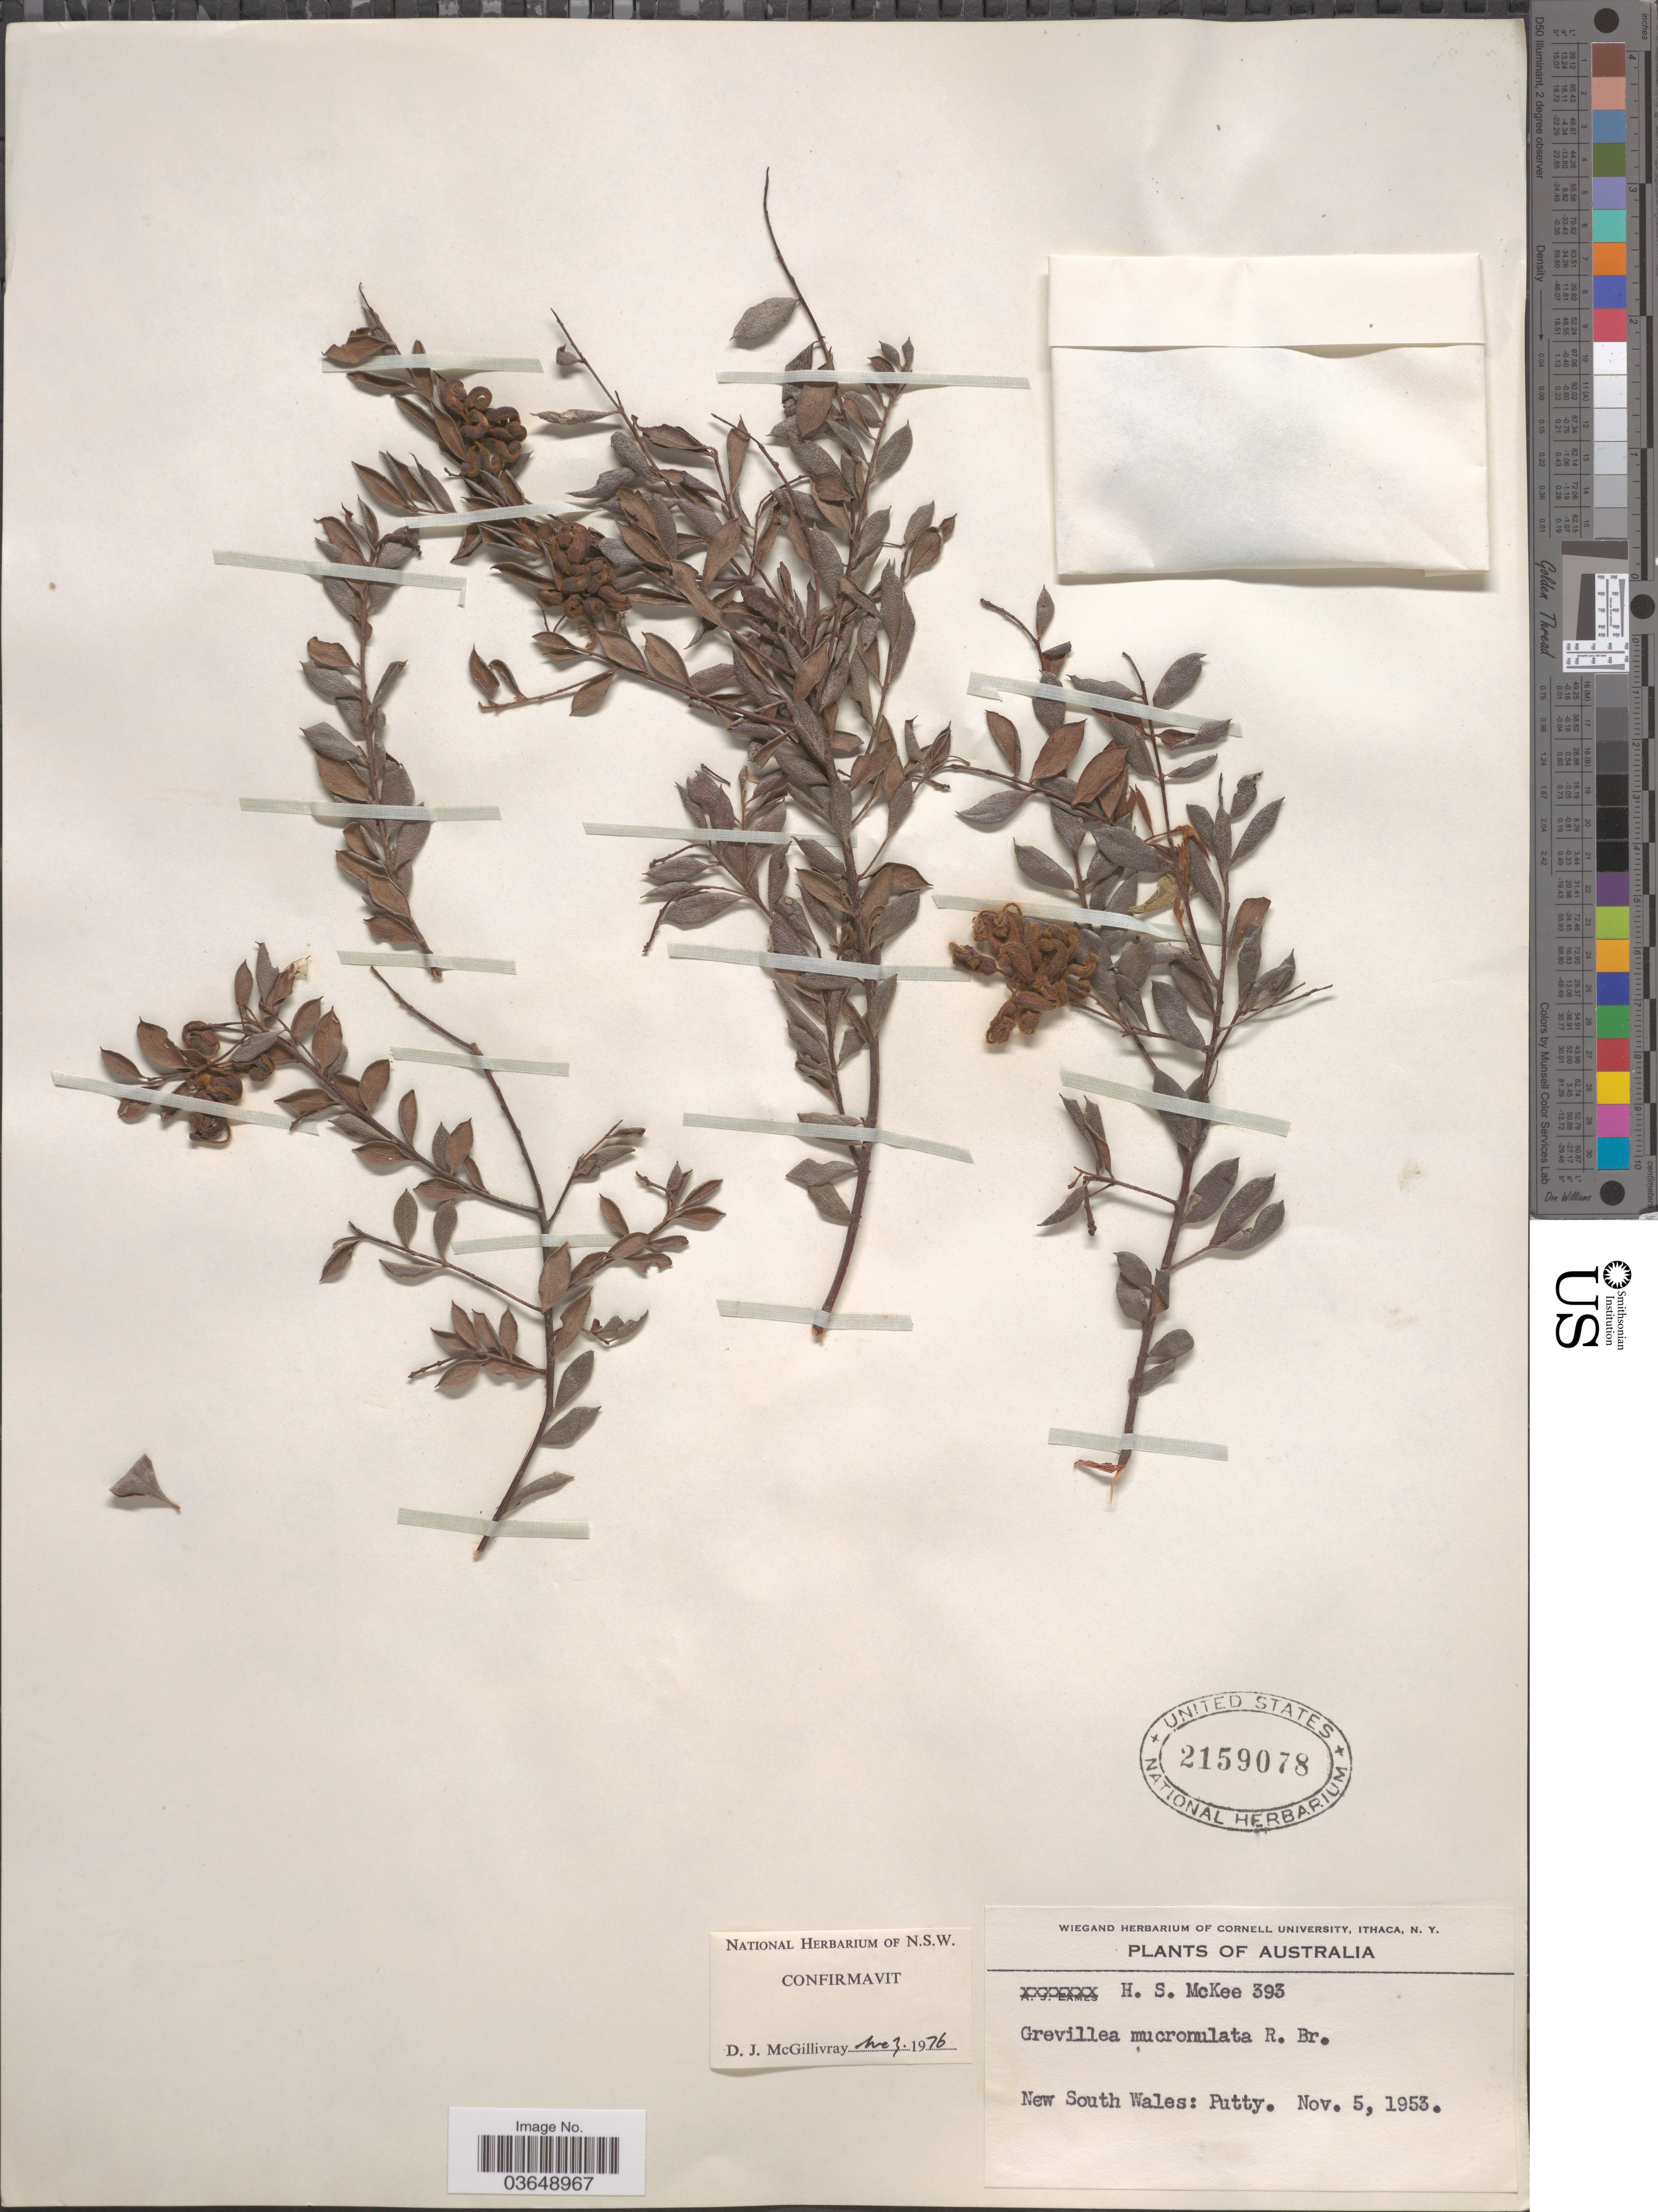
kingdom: Plantae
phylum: Tracheophyta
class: Magnoliopsida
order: Proteales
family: Proteaceae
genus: Grevillea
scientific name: Grevillea mucronulata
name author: R. Br.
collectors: H. S. McKee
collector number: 393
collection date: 1953-11-05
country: Australia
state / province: New South Wales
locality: Putty.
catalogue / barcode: US 2159078